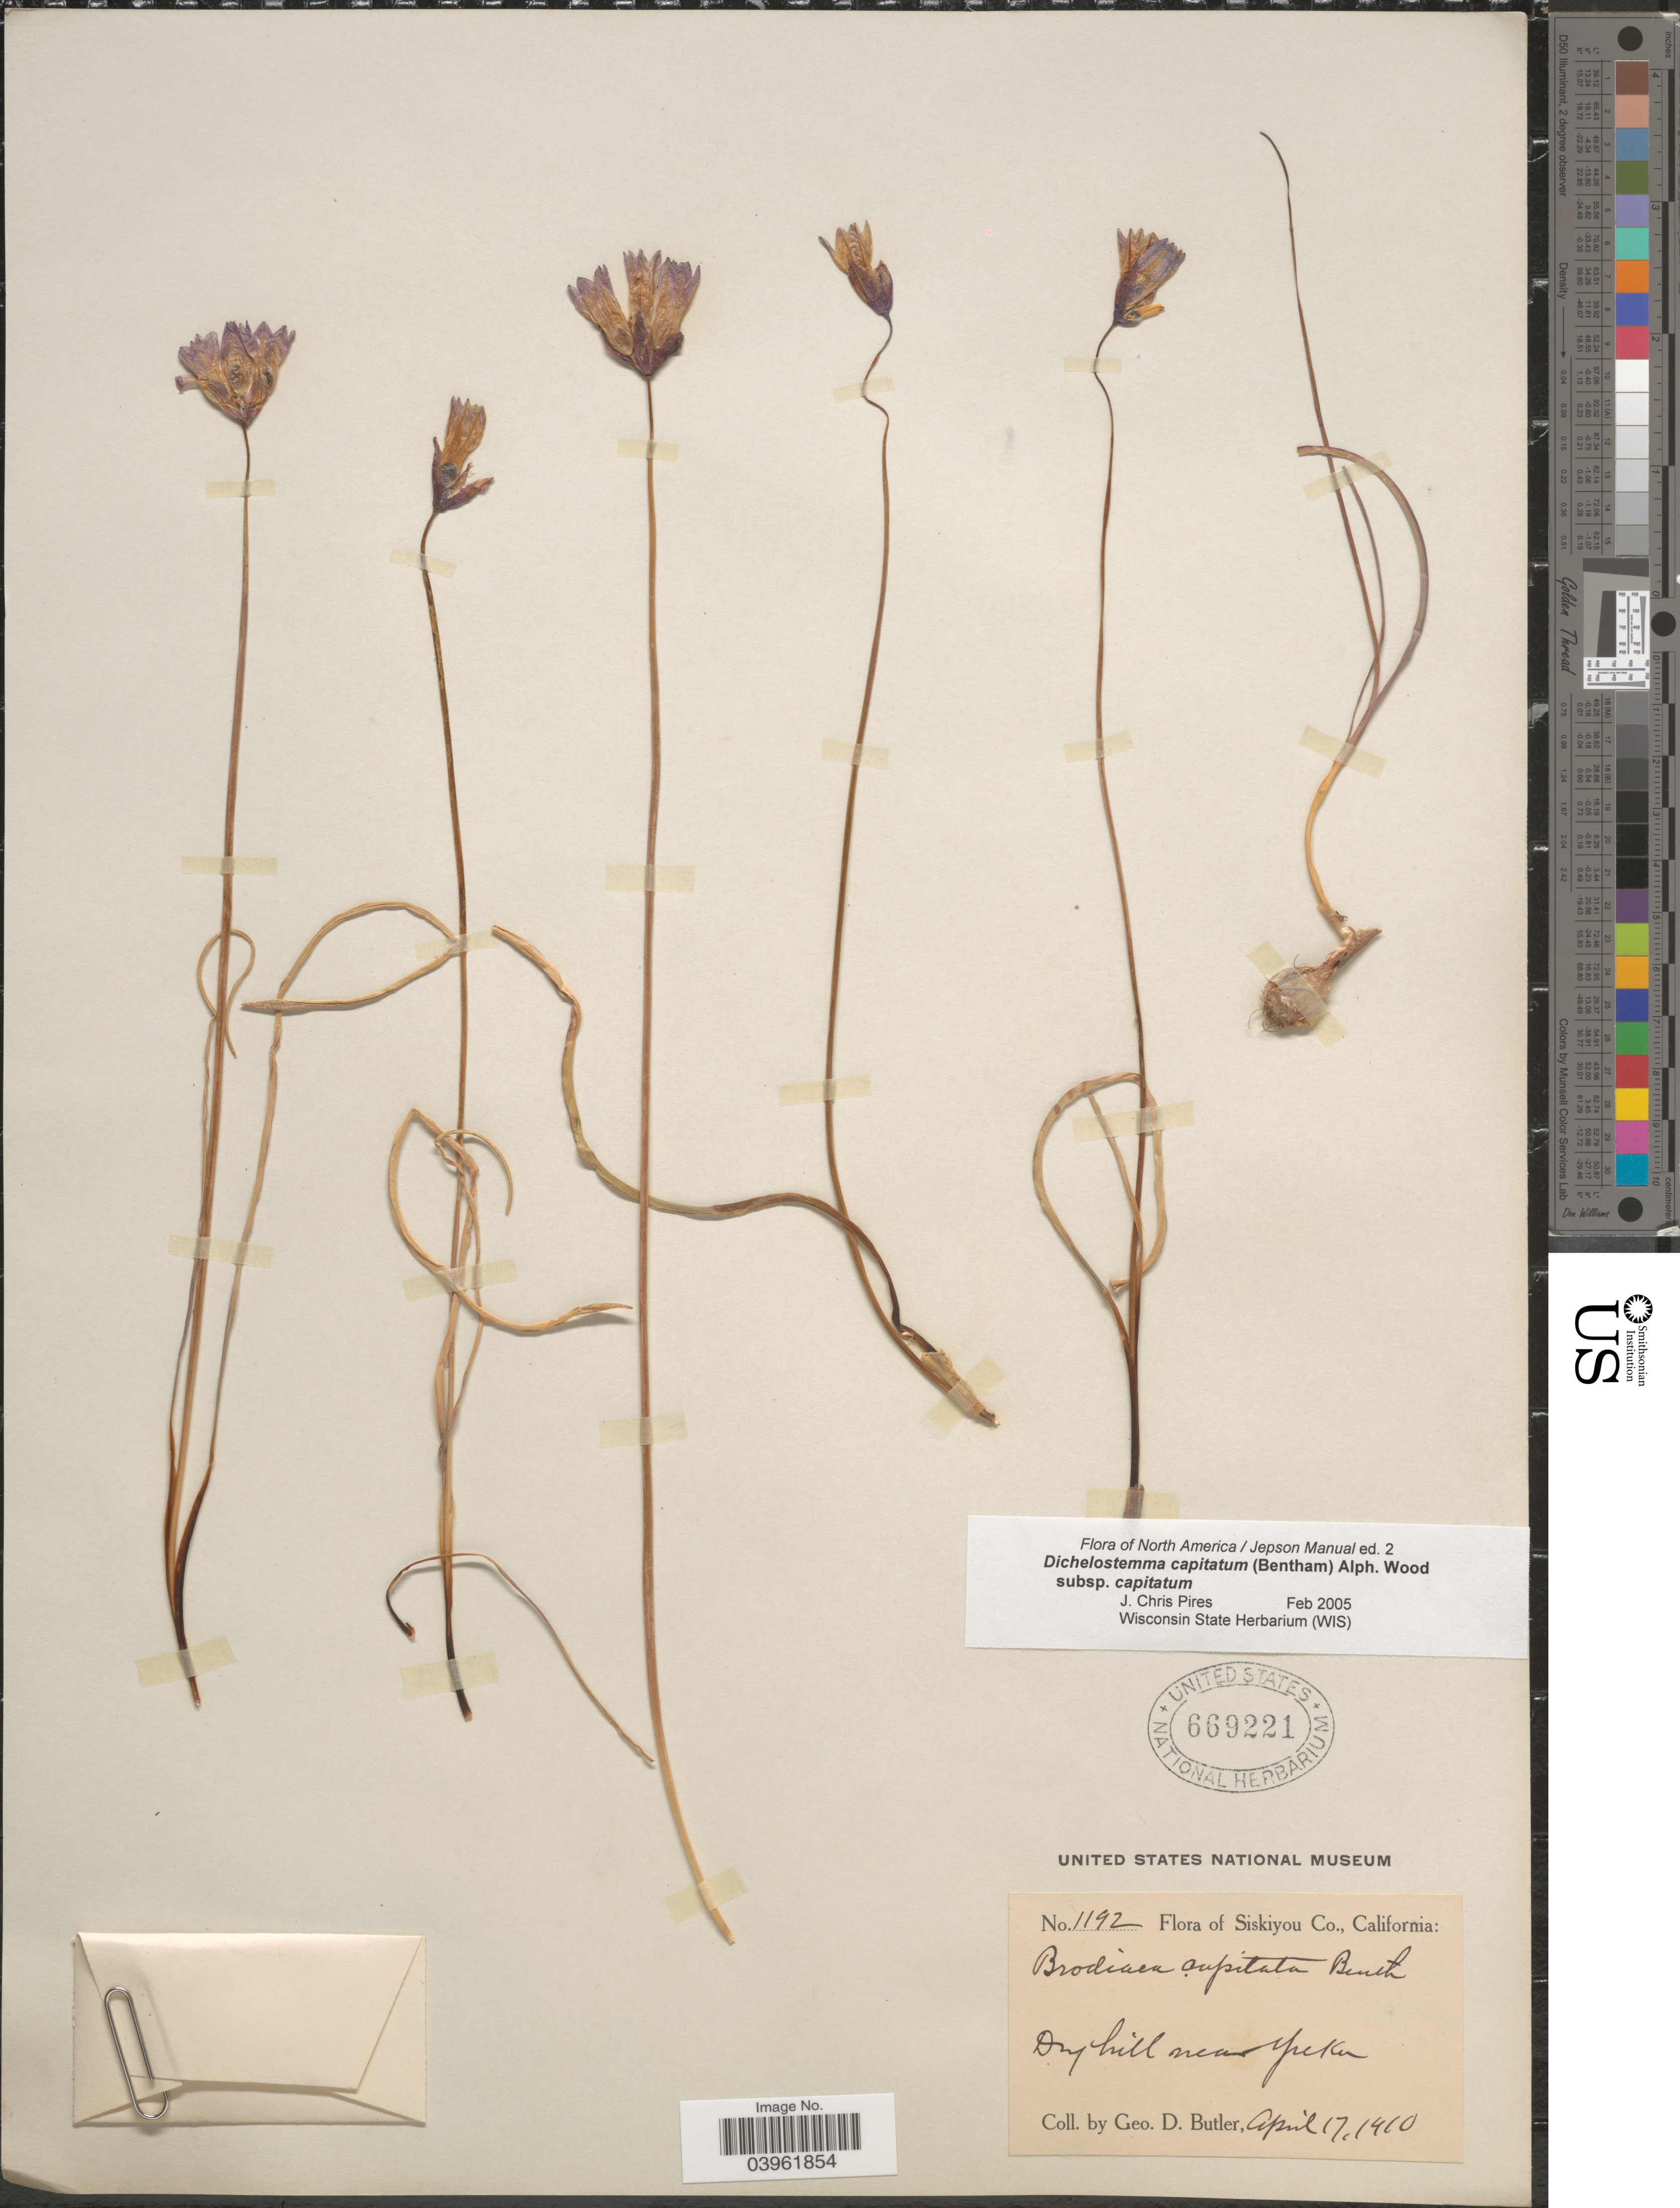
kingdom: Plantae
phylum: Tracheophyta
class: Liliopsida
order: Asparagales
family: Asparagaceae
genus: Dichelostemma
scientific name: Dichelostemma capitatum subsp. capitatum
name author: (Benth.) Alph. Wood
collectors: G. D. Butler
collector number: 1192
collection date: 1910-04-17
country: United States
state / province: California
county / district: Siskiyou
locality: Siskiyou Co. Dry hill near Yreka.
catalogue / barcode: US 669221